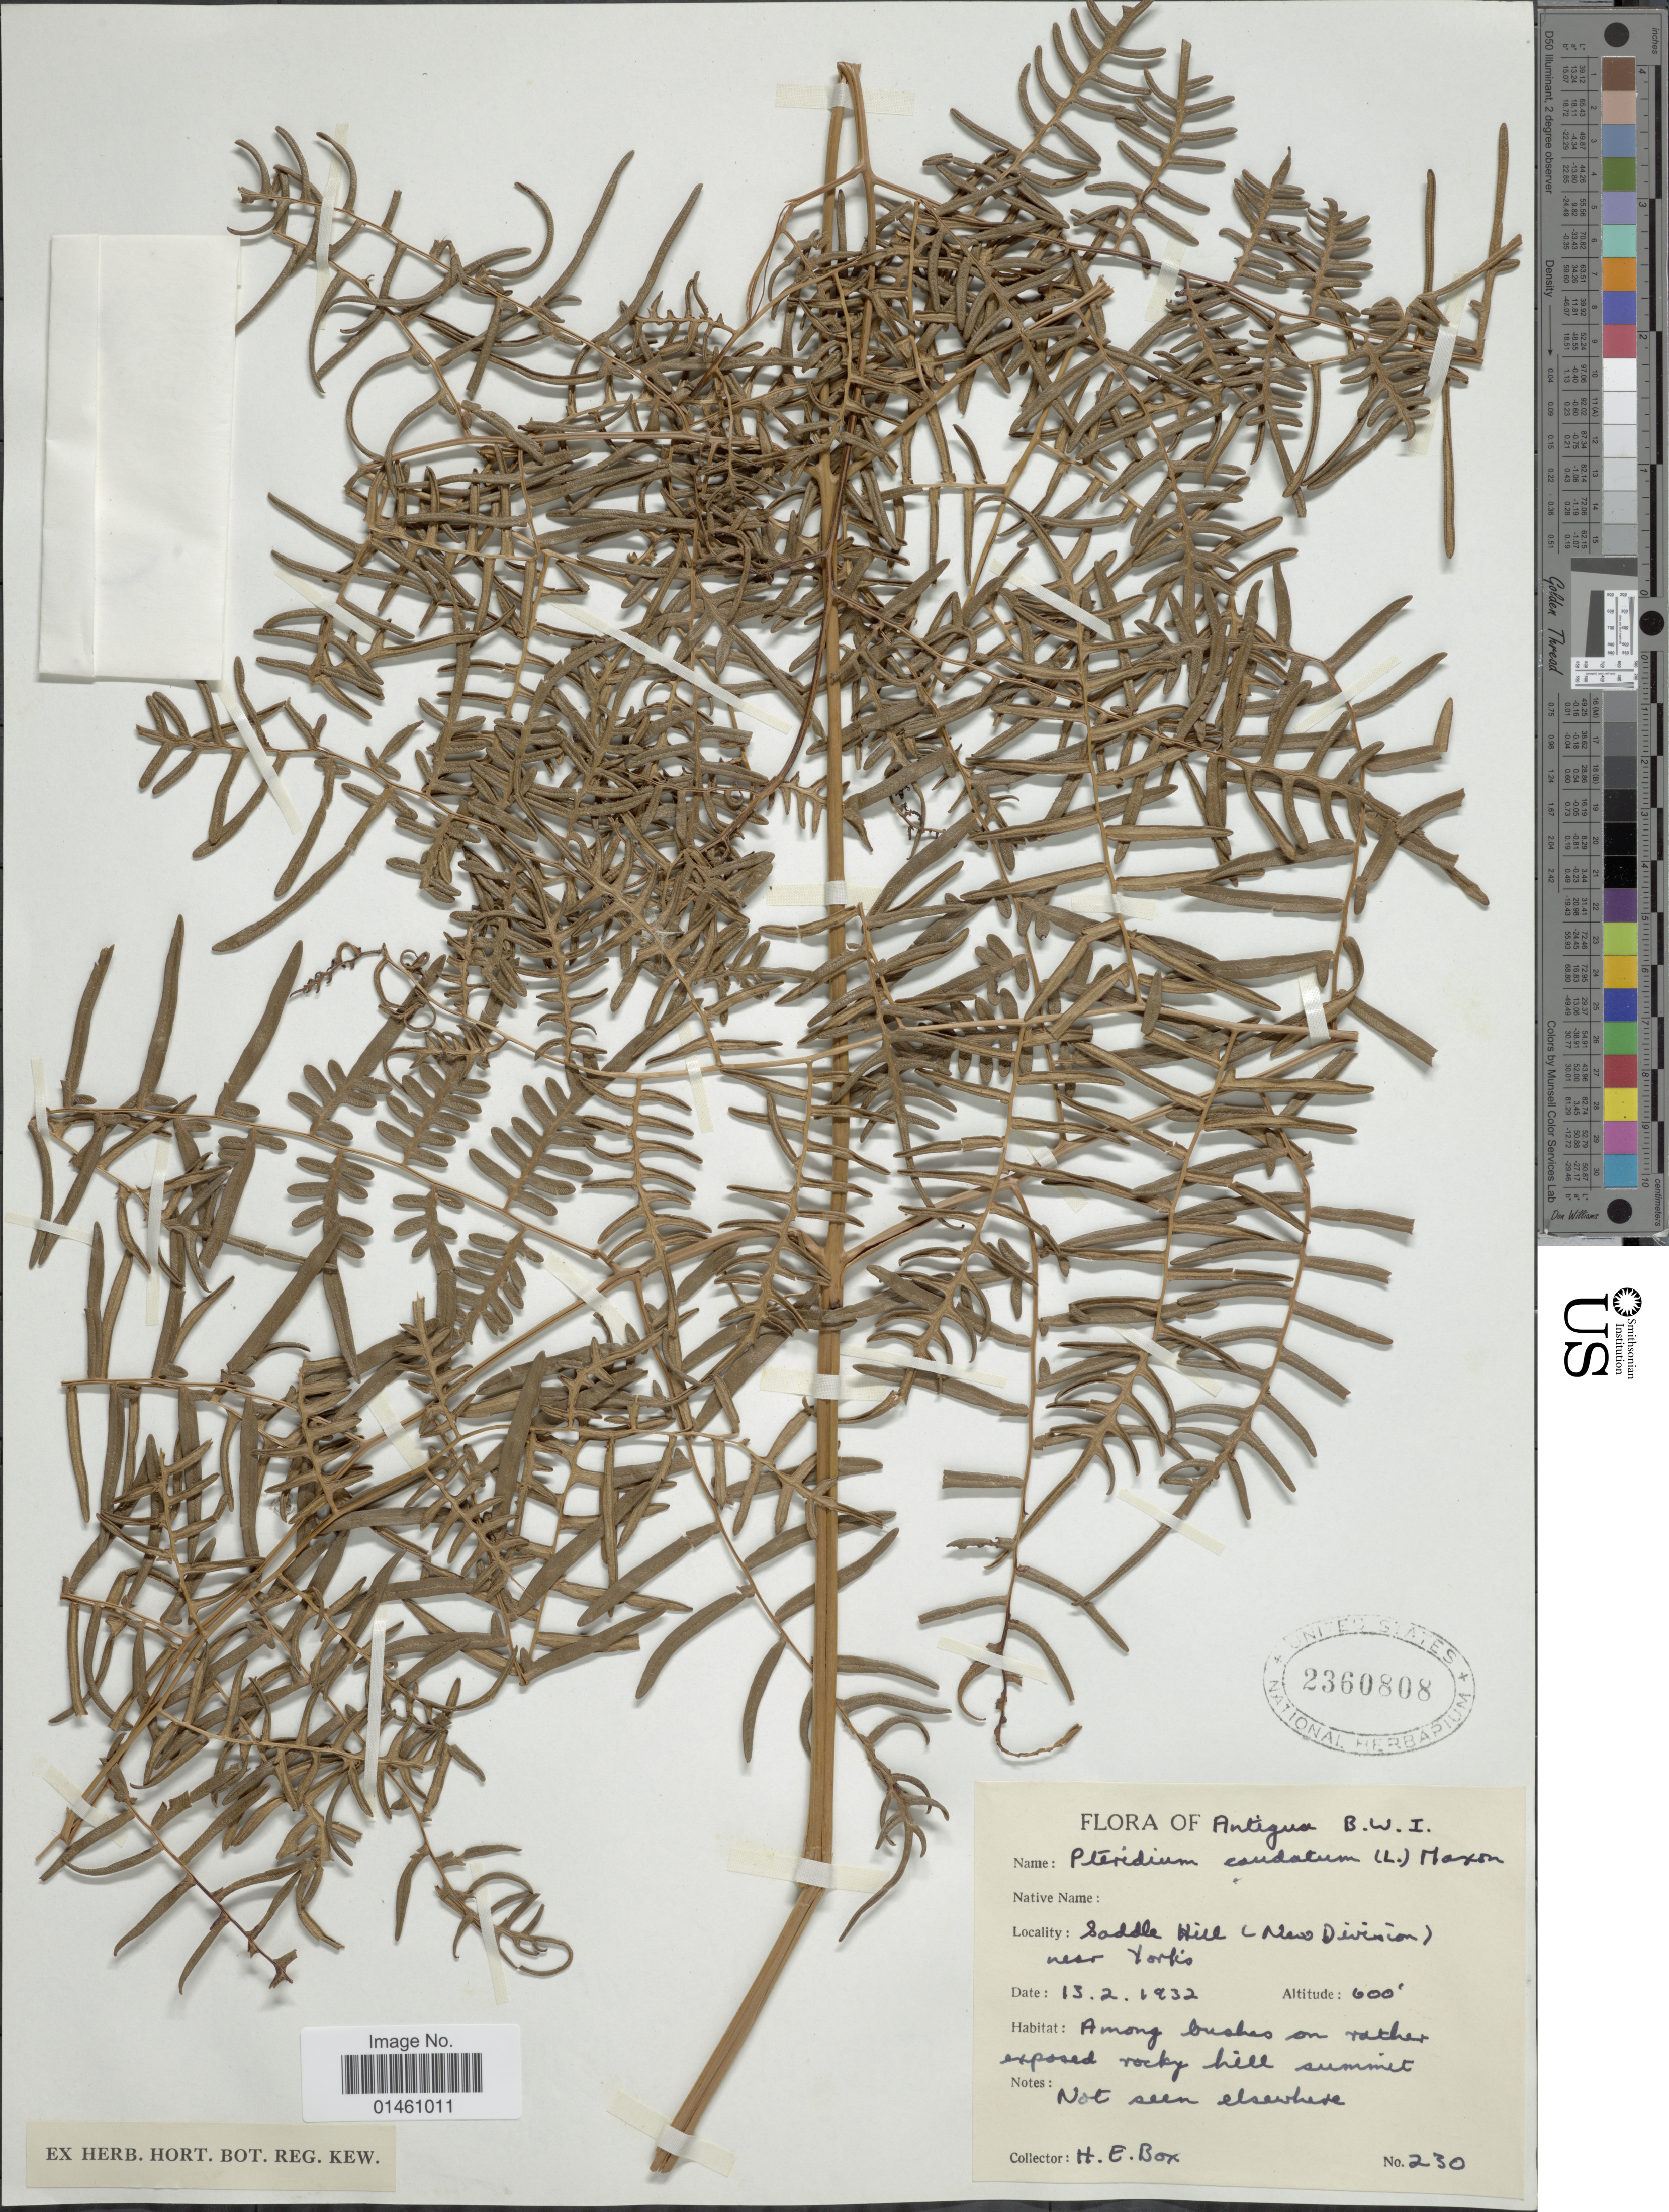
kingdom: Plantae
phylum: Tracheophyta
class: Polypodiopsida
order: Polypodiales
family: Dennstaedtiaceae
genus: Pteridium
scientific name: Pteridium caudatum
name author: (L.) Maxon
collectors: H. E. Box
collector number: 230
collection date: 1933-02-13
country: Antigua and Barbuda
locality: Antigua B.W.I., saddle Hill (New Division), near Yorks, among bushes on rather exposed rocky hills summit.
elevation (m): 183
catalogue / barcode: US 2360808